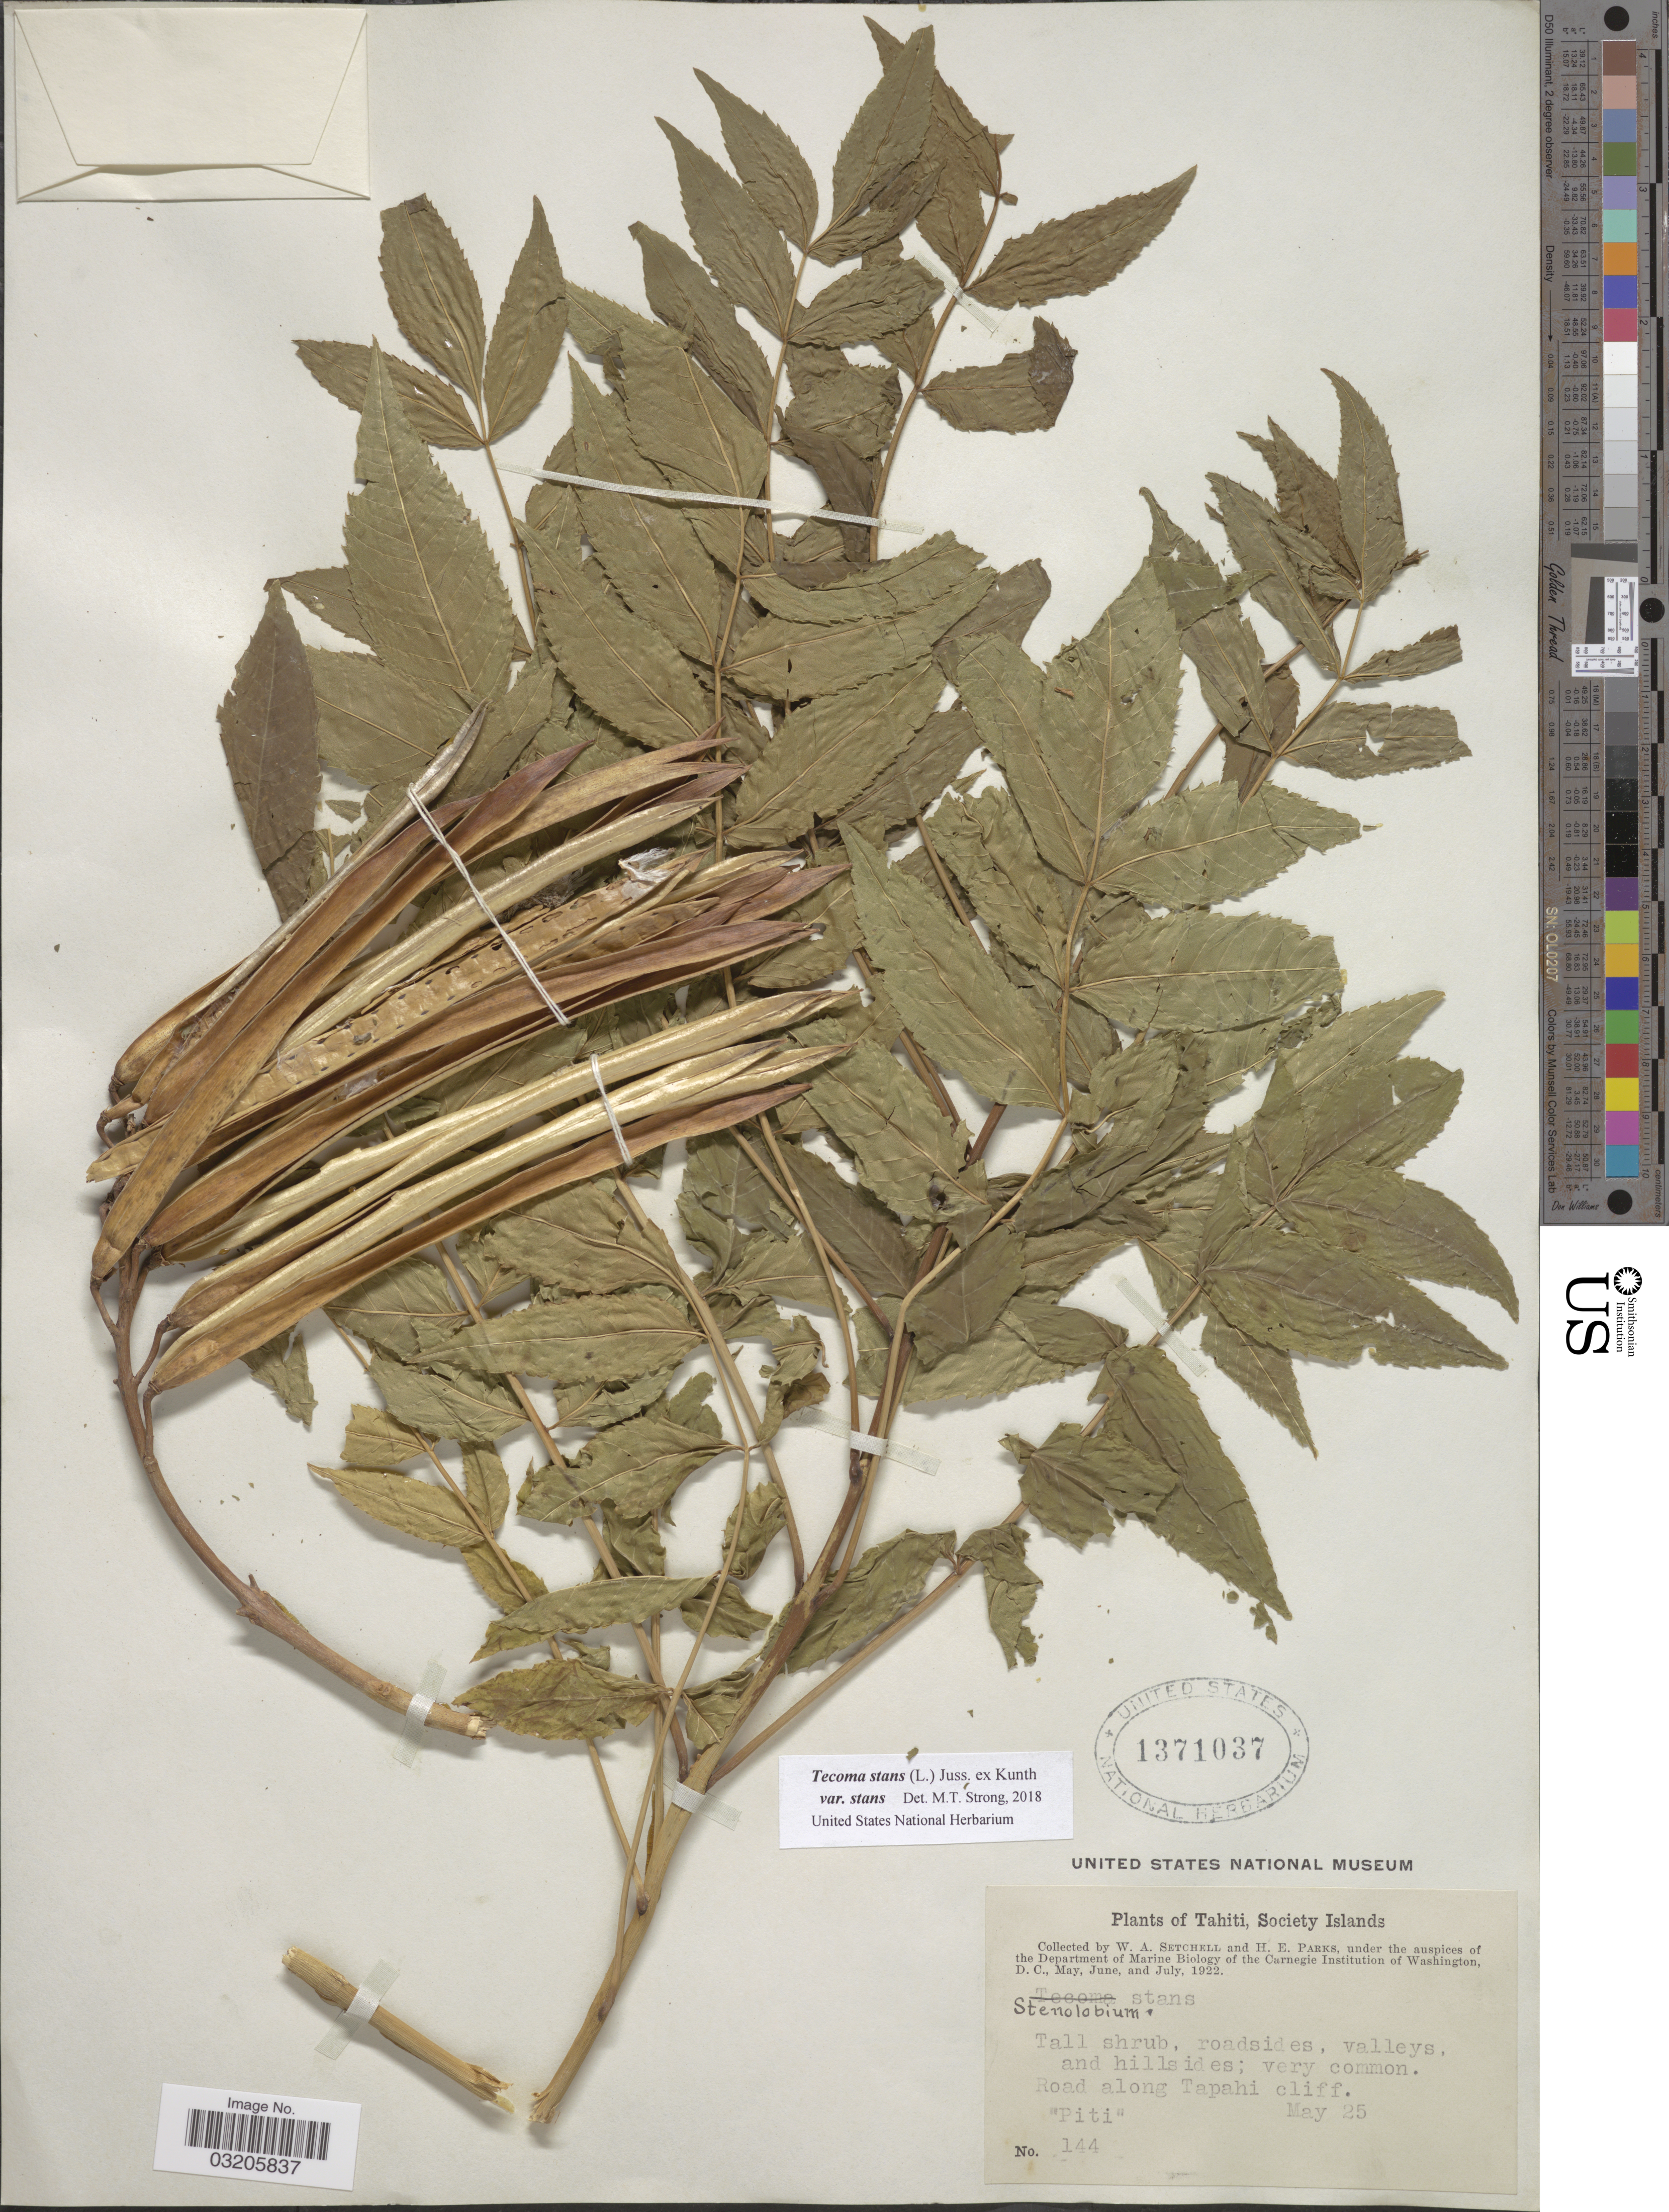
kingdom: Plantae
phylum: Tracheophyta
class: Magnoliopsida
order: Lamiales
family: Bignoniaceae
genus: Tecoma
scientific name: Tecoma stans var. stans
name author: (L.) Juss. ex Kunth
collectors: W. Setchell & H. E. Parks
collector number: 144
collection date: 1922-05-25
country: French Polynesia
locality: Society Islands. Tahiti. Road along Tapahi cliff. "Piti".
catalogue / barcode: US 1371037